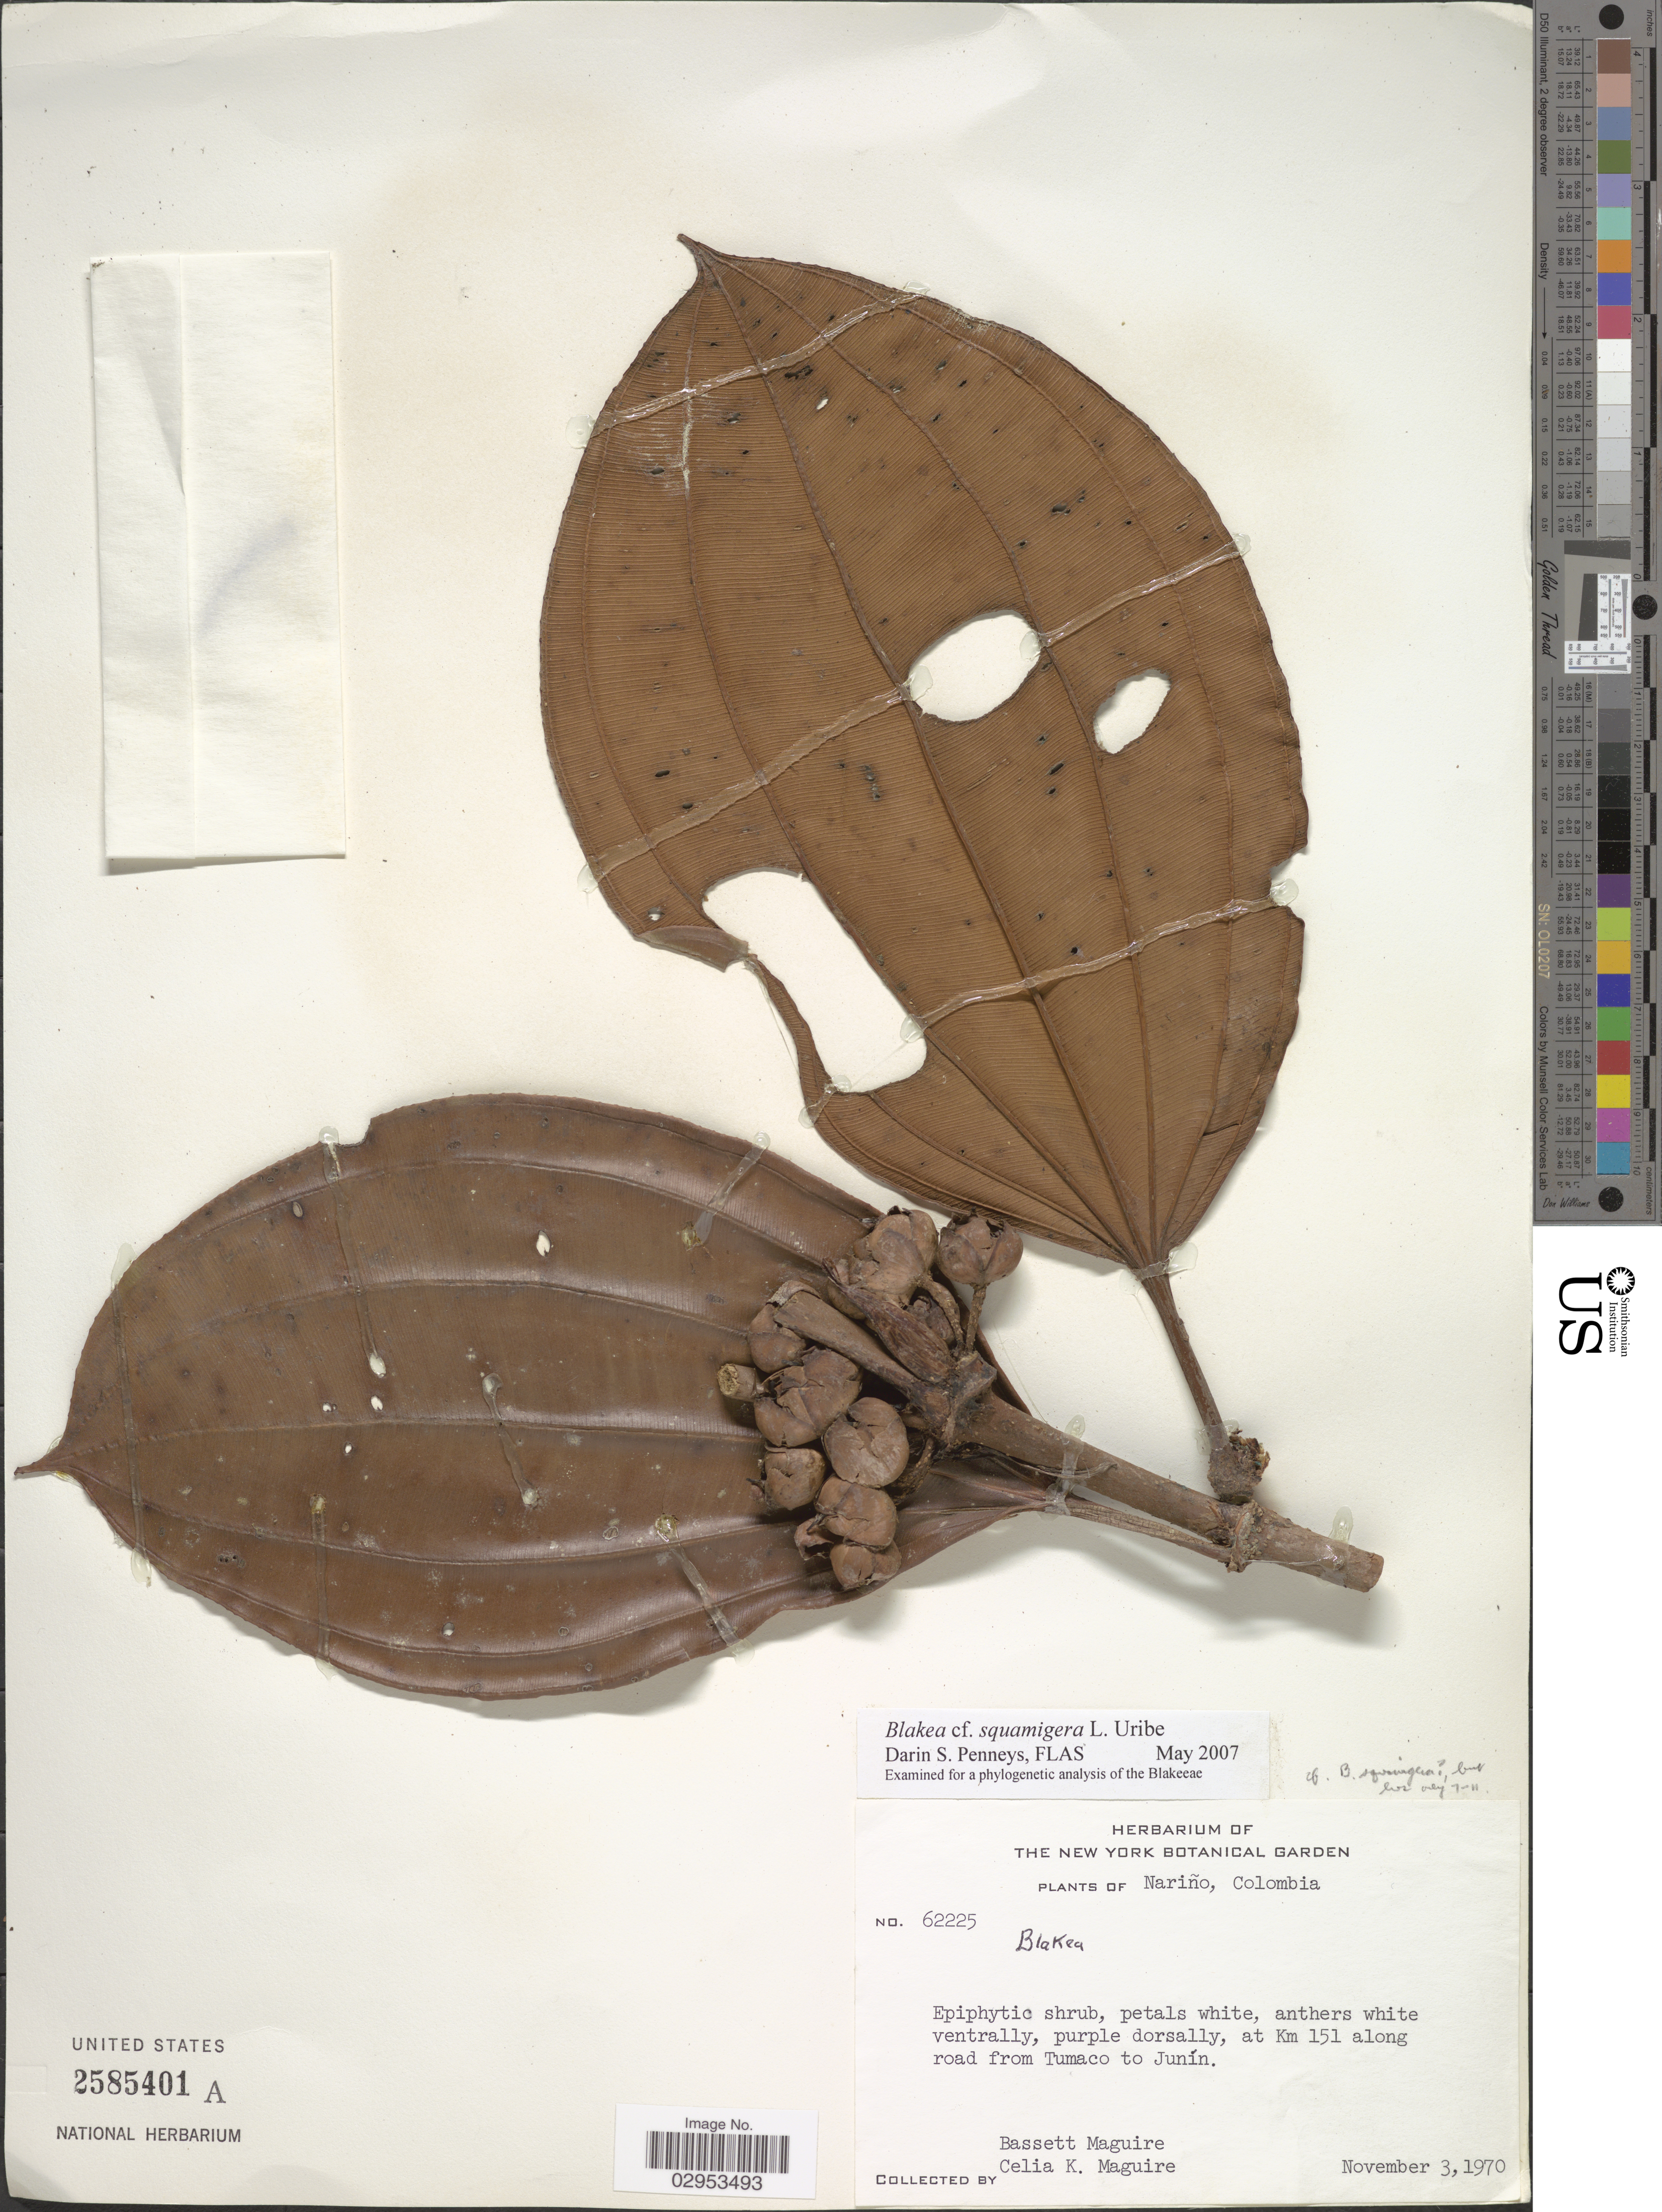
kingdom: Plantae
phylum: Tracheophyta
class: Magnoliopsida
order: Myrtales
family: Melastomataceae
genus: Blakea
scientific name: Blakea squamigera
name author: L. Uribe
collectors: B. Maguire & C. K. Maguire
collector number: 62225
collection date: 1970-11-03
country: Colombia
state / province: Nariño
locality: At Km 151 along road from Tumaco to Junín.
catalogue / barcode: US 2585401A